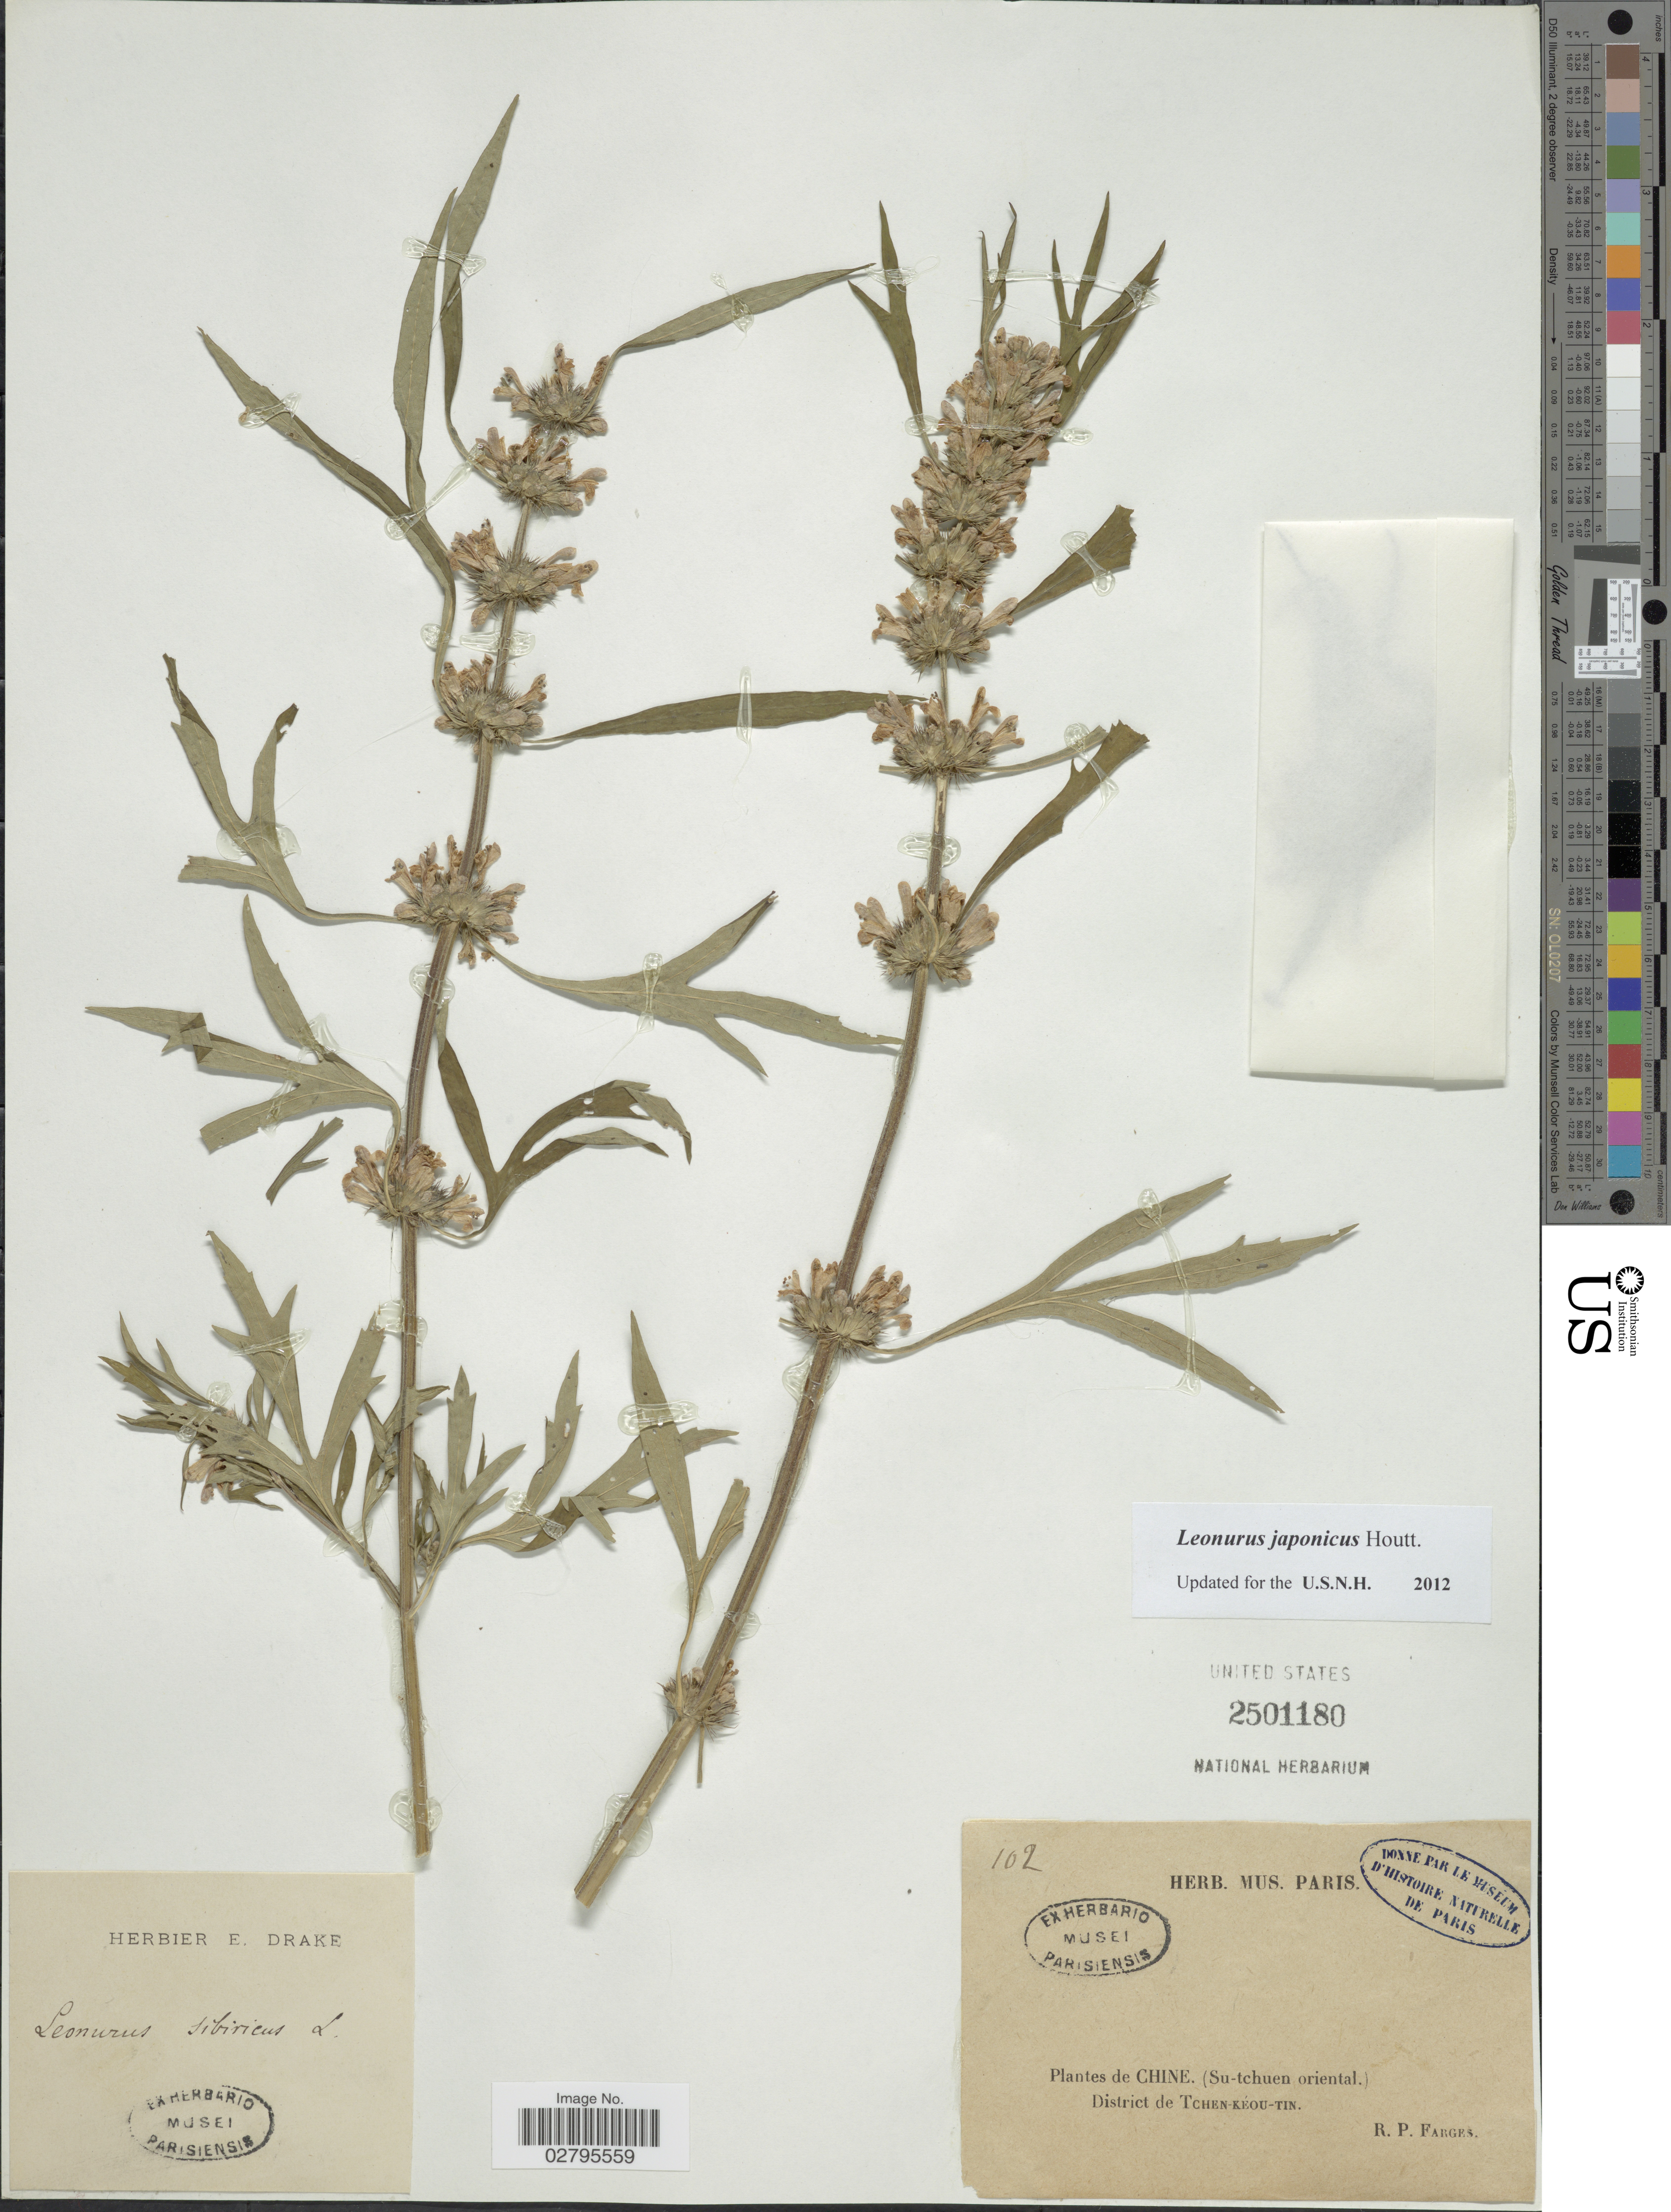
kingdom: Plantae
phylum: Tracheophyta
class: Magnoliopsida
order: Lamiales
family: Lamiaceae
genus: Leonurus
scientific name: Leonurus japonicus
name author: Houtt.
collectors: R. Farges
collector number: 102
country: China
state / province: Sichuan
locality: (Su-tchuen oriental.). District de Tchen-Kéou-Tin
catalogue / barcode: US 2501180